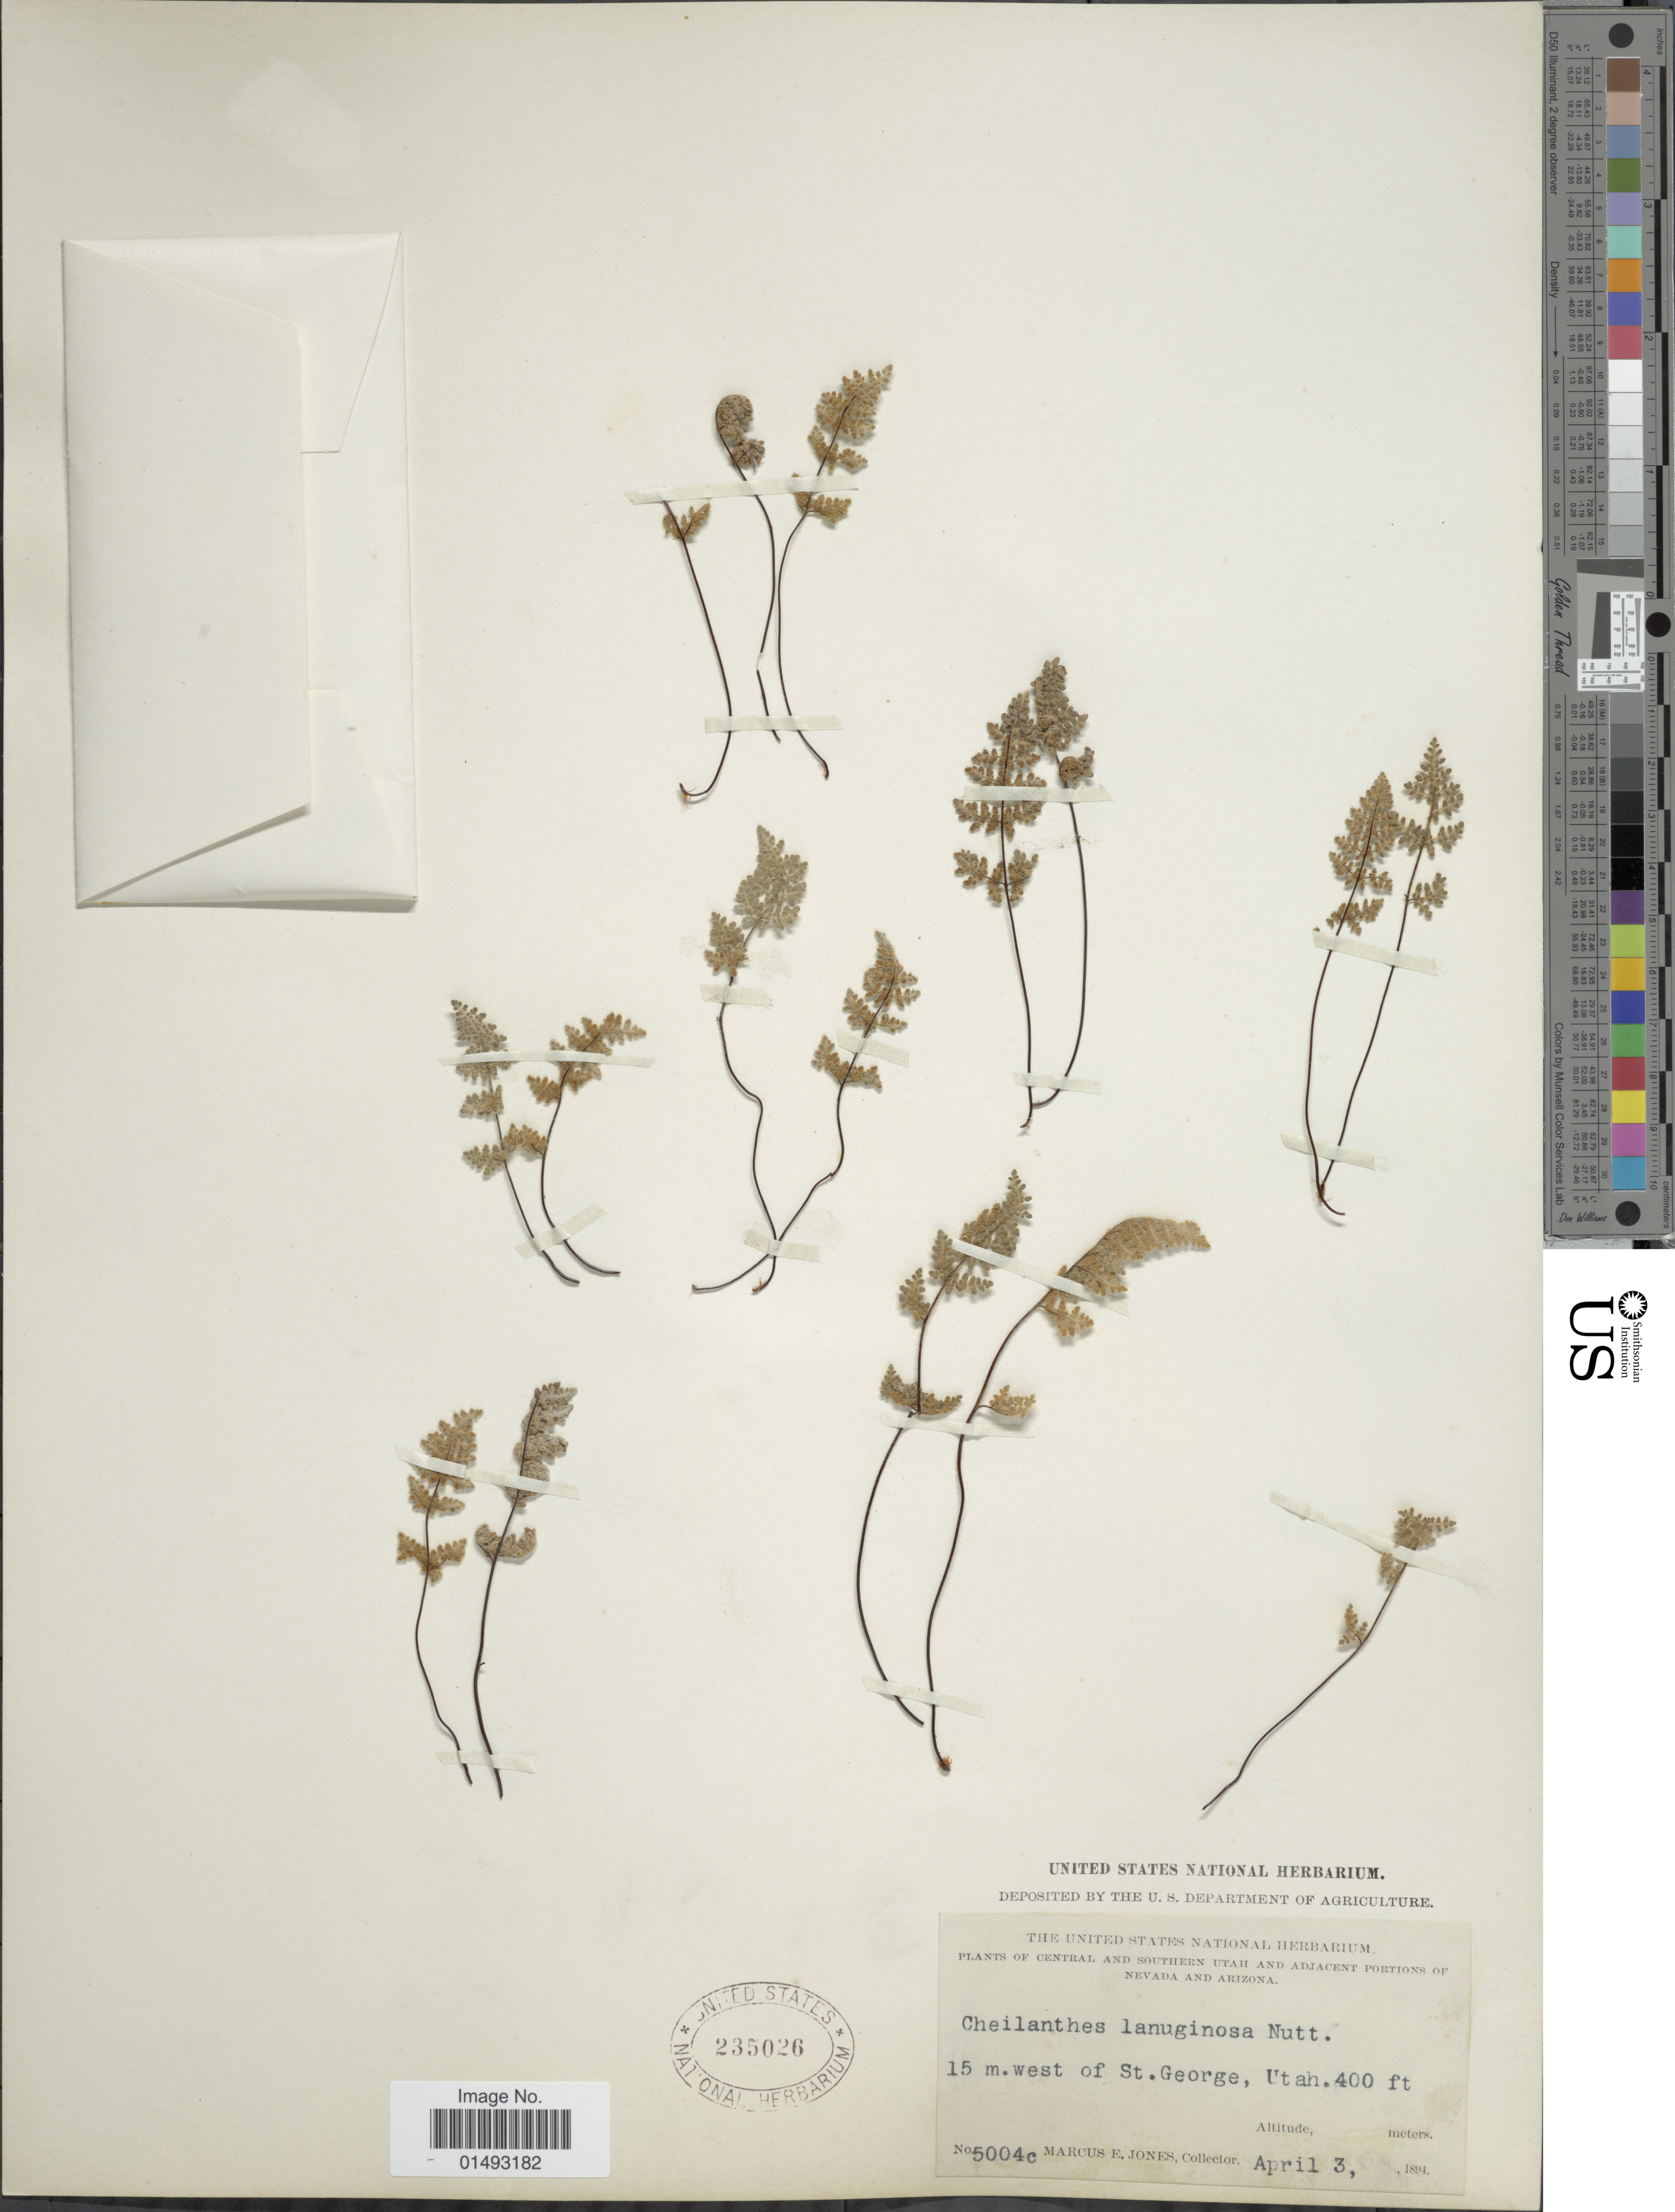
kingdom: Plantae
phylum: Tracheophyta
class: Polypodiopsida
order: Polypodiales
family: Pteridaceae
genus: Myriopteris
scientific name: Myriopteris gracilis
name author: Fée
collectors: M. E. Jones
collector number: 5004c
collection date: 1894-04-03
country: United States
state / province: Utah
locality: Central and southern Utah and Adjacent portion of Nevada and Arizona, 15 m. west of St George, Utah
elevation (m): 122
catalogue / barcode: US 235026